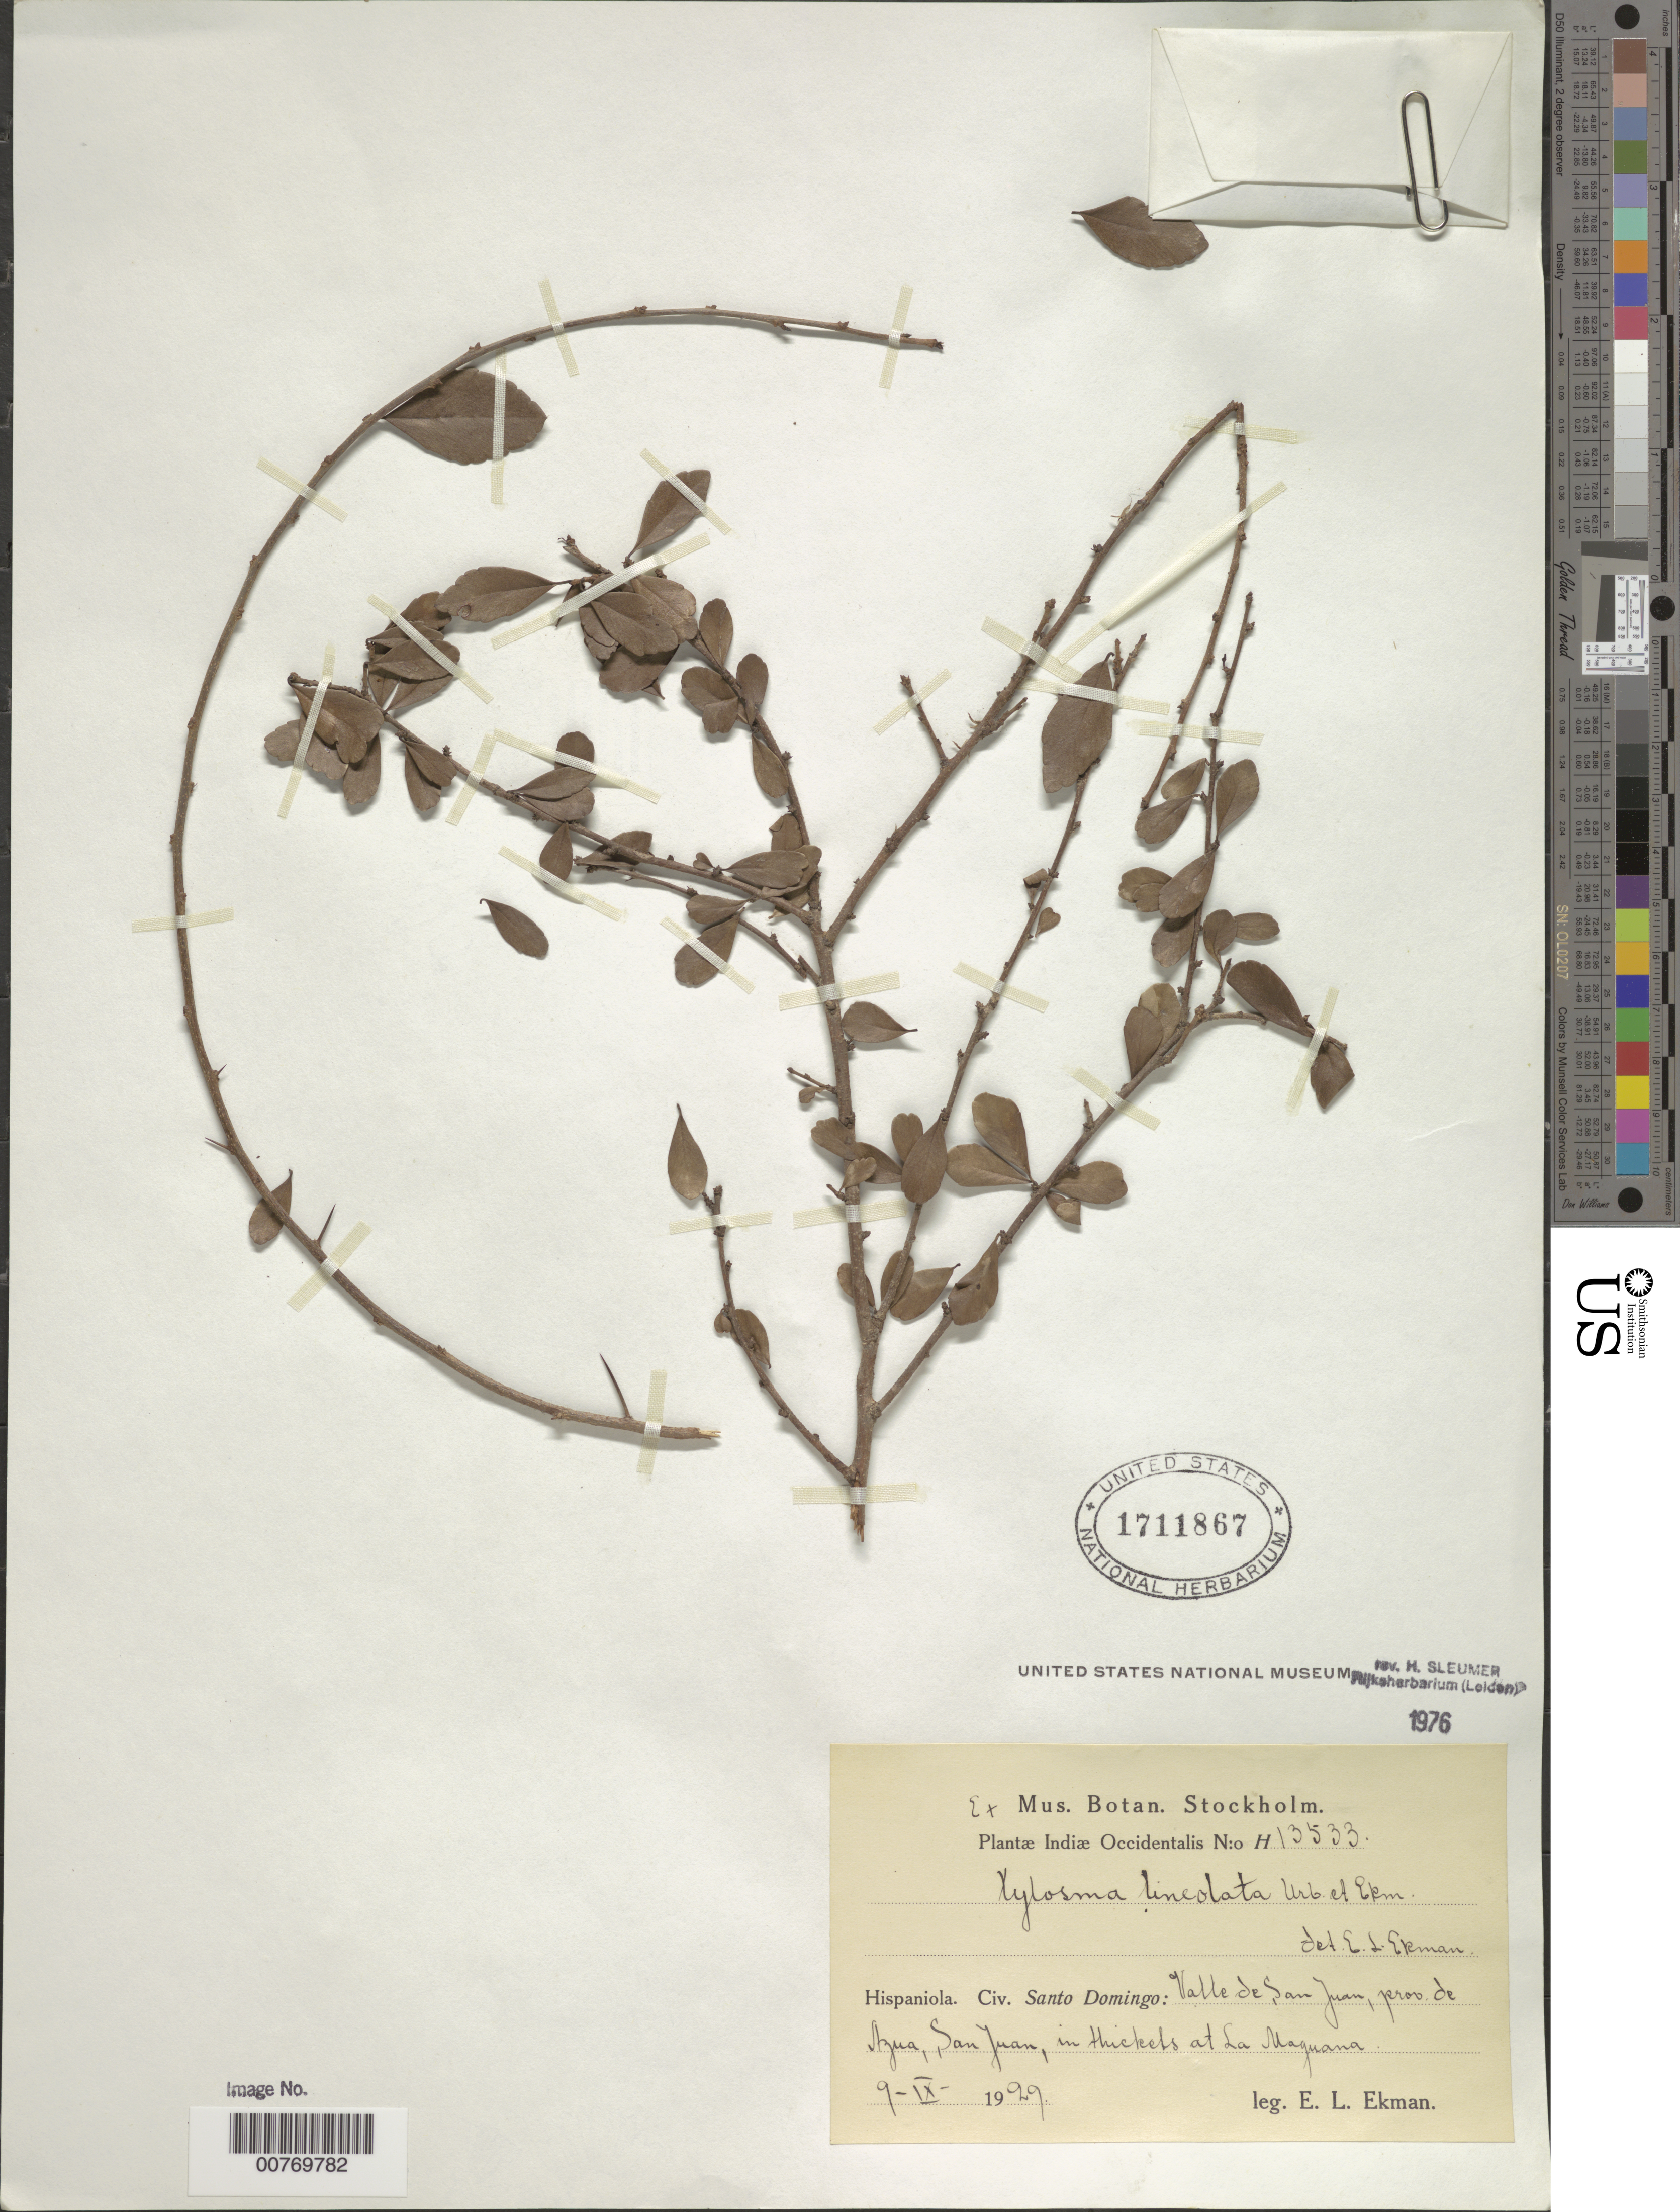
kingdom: Plantae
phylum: Tracheophyta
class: Magnoliopsida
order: Malpighiales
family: Salicaceae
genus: Xylosma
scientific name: Xylosma lineolata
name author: Urb. & Ekman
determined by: Sleumer, H. O.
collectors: E. L. Ekman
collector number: H 13533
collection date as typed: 09 Sep 1929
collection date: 1929-09-09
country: Dominican Republic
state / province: Azua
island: Hispaniola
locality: Valle de San Juan, San Juan, at La Maguana.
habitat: Thickets.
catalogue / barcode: US 1711867